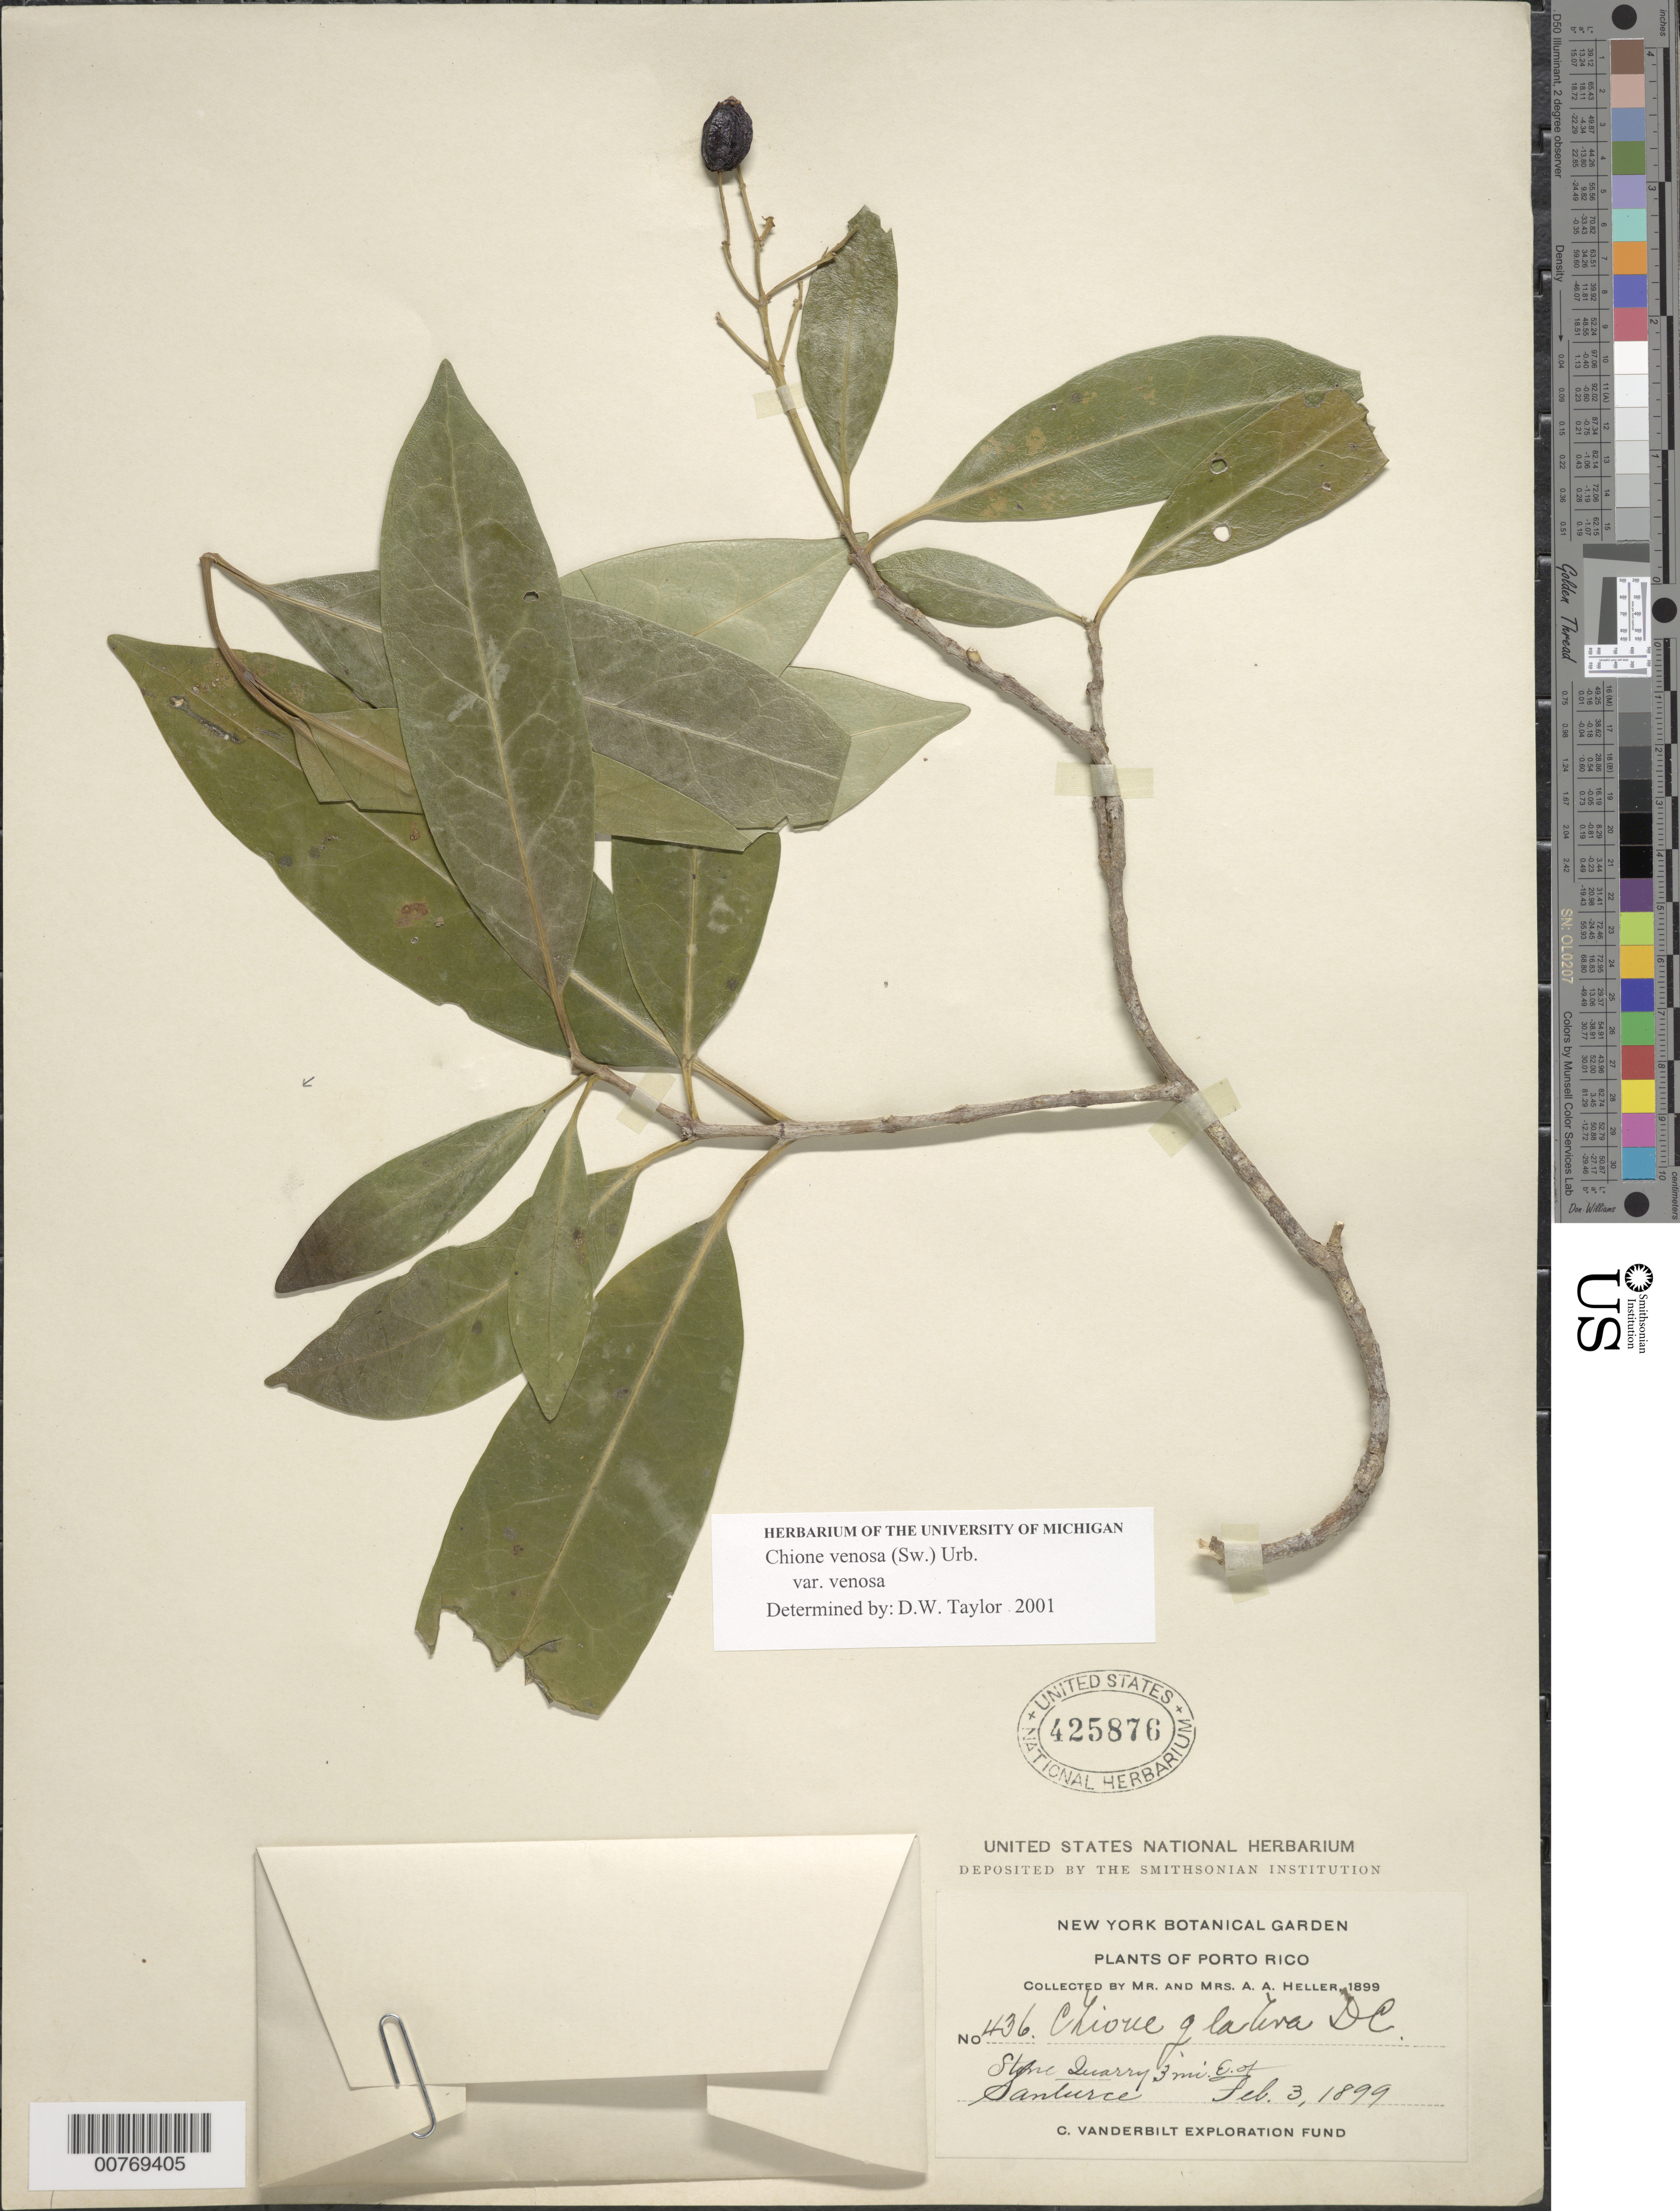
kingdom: Plantae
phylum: Tracheophyta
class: Magnoliopsida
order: Gentianales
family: Rubiaceae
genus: Chione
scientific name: Chione venosa var. venosa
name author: (Sw.) Urb.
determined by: Taylor, D. W., (MICH), University of Michigan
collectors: A. A. Heller & E. G. Heller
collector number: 436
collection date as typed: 03 Feb 1899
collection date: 1899-02-03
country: Puerto Rico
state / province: San Juan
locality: Stone quarry 3 mi east of Santurce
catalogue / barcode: US 425876